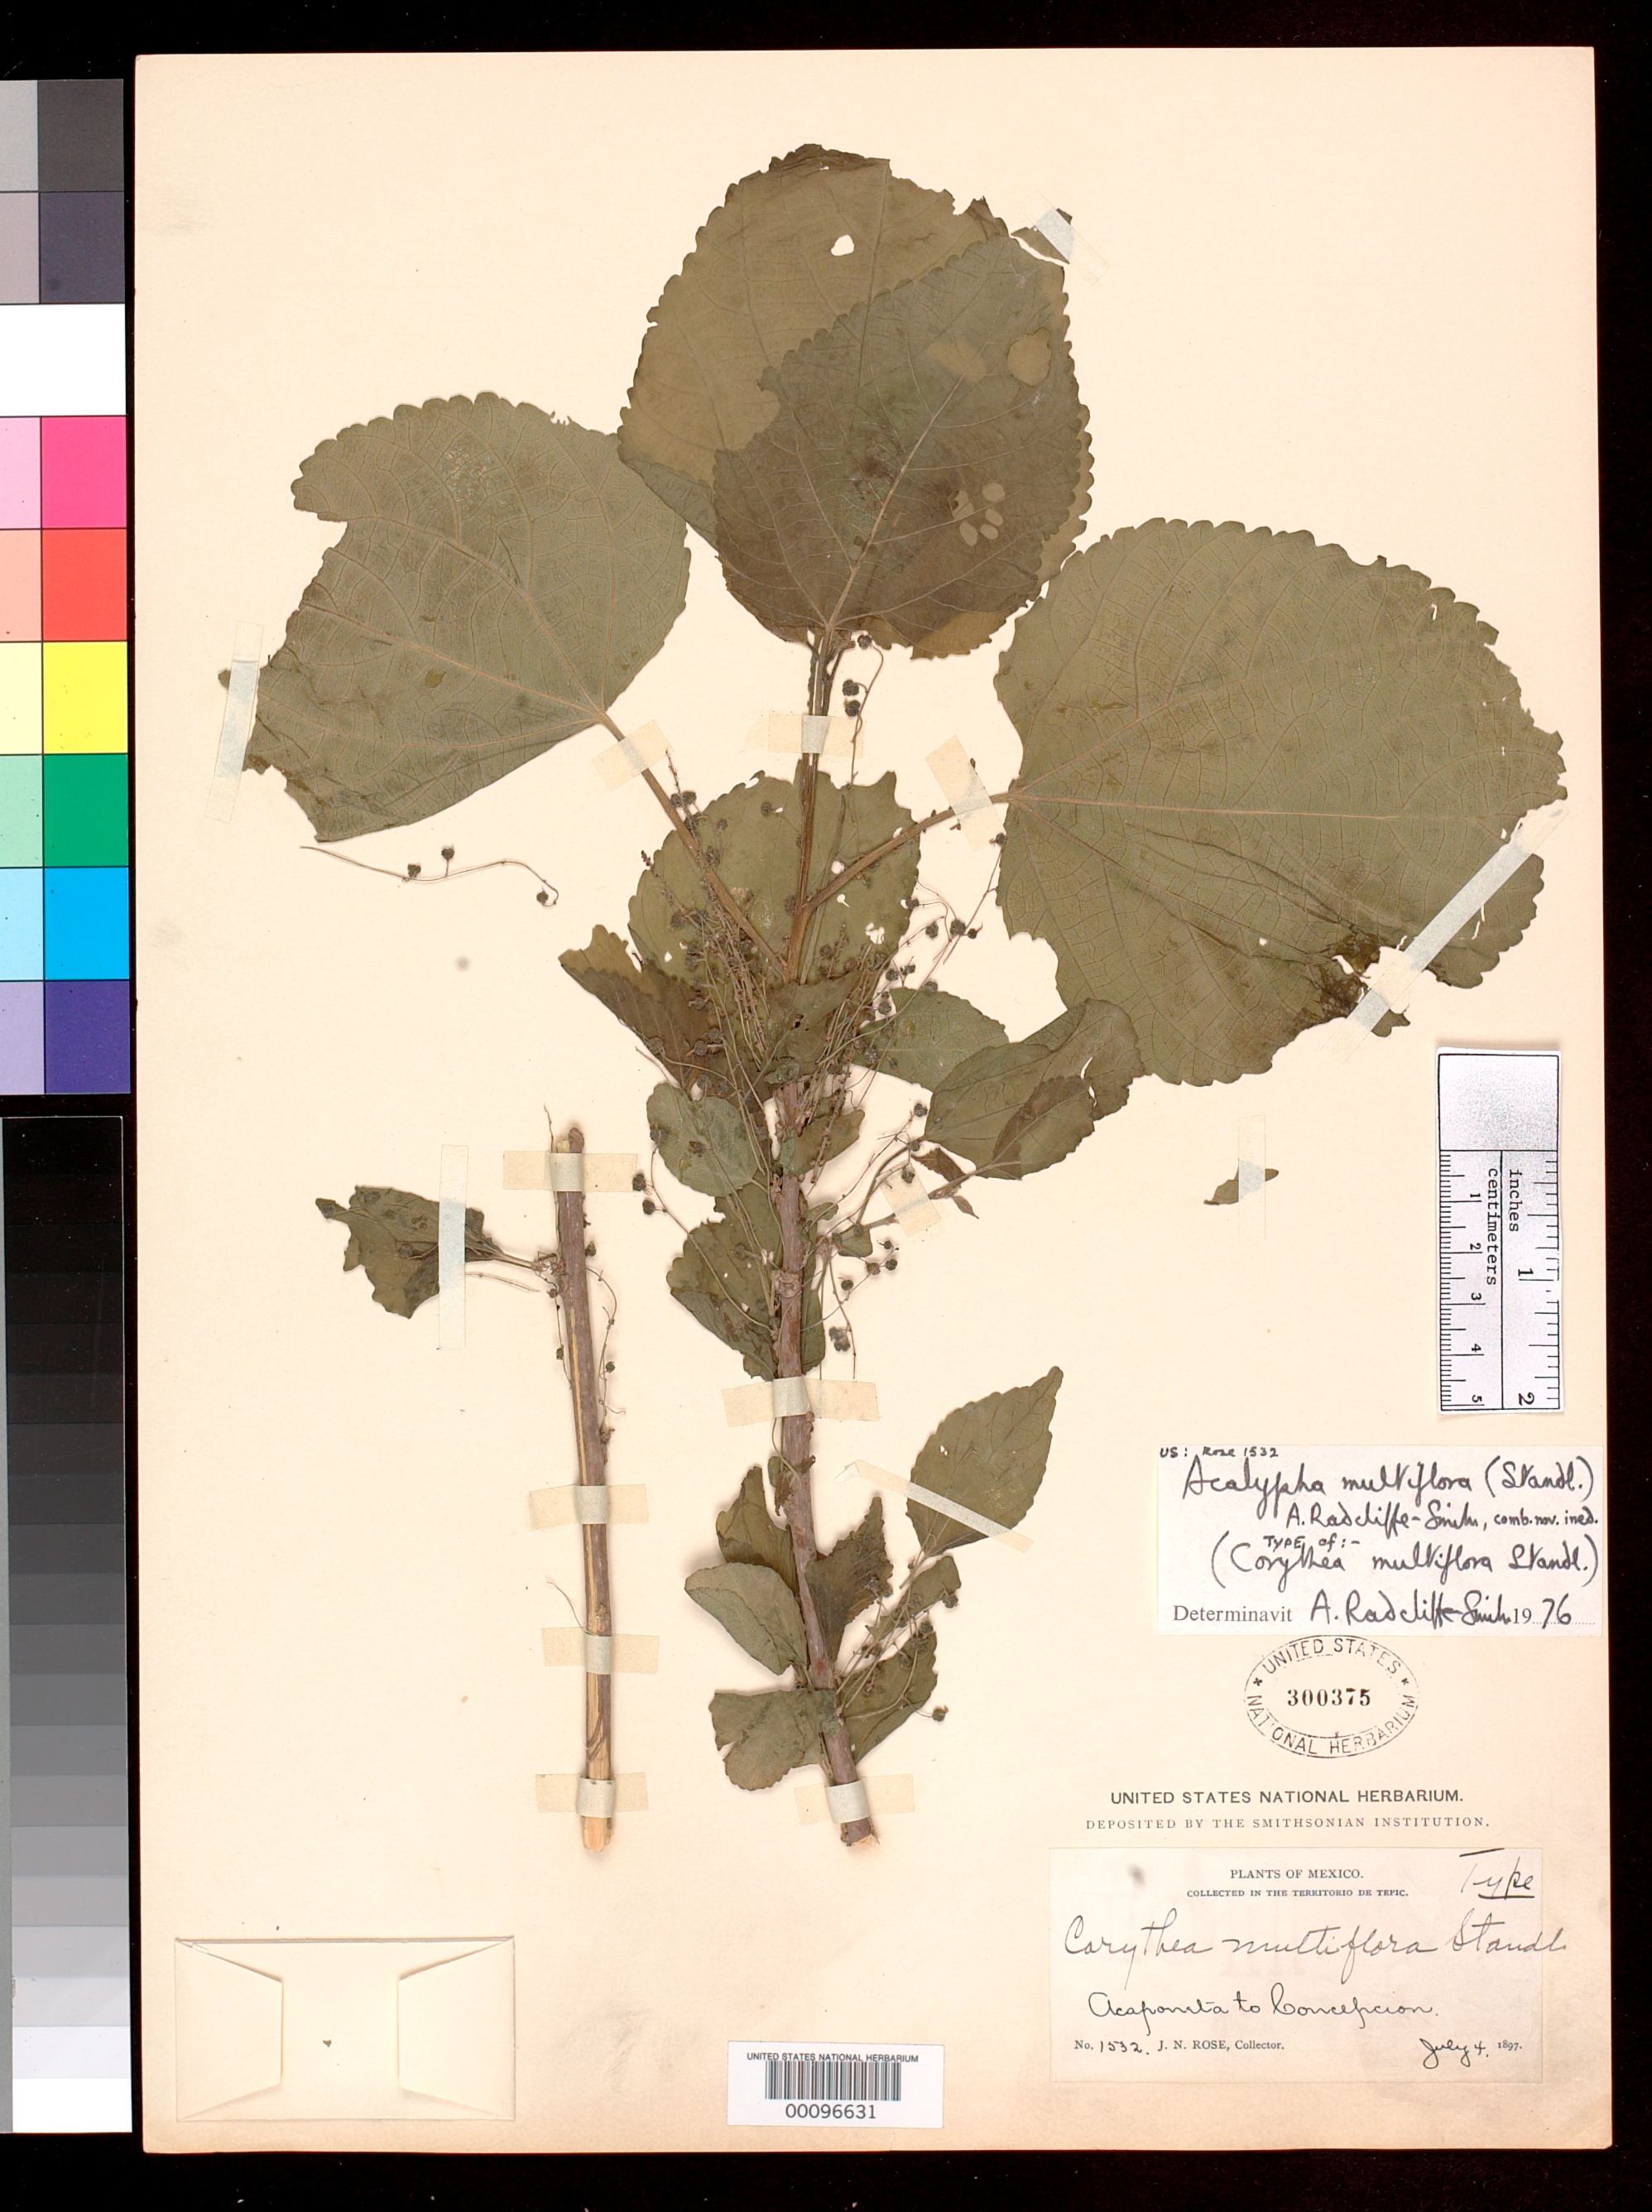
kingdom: Plantae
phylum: Tracheophyta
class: Magnoliopsida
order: Malpighiales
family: Euphorbiaceae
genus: Corythea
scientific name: Corythea multiflora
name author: Standl.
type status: Holotype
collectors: J. N. Rose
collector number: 1532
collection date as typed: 04 Jul 1897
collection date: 1897-07-04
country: Mexico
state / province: Nayarit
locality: Tepic, Acaponeta & Concepcion.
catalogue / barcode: US 300375